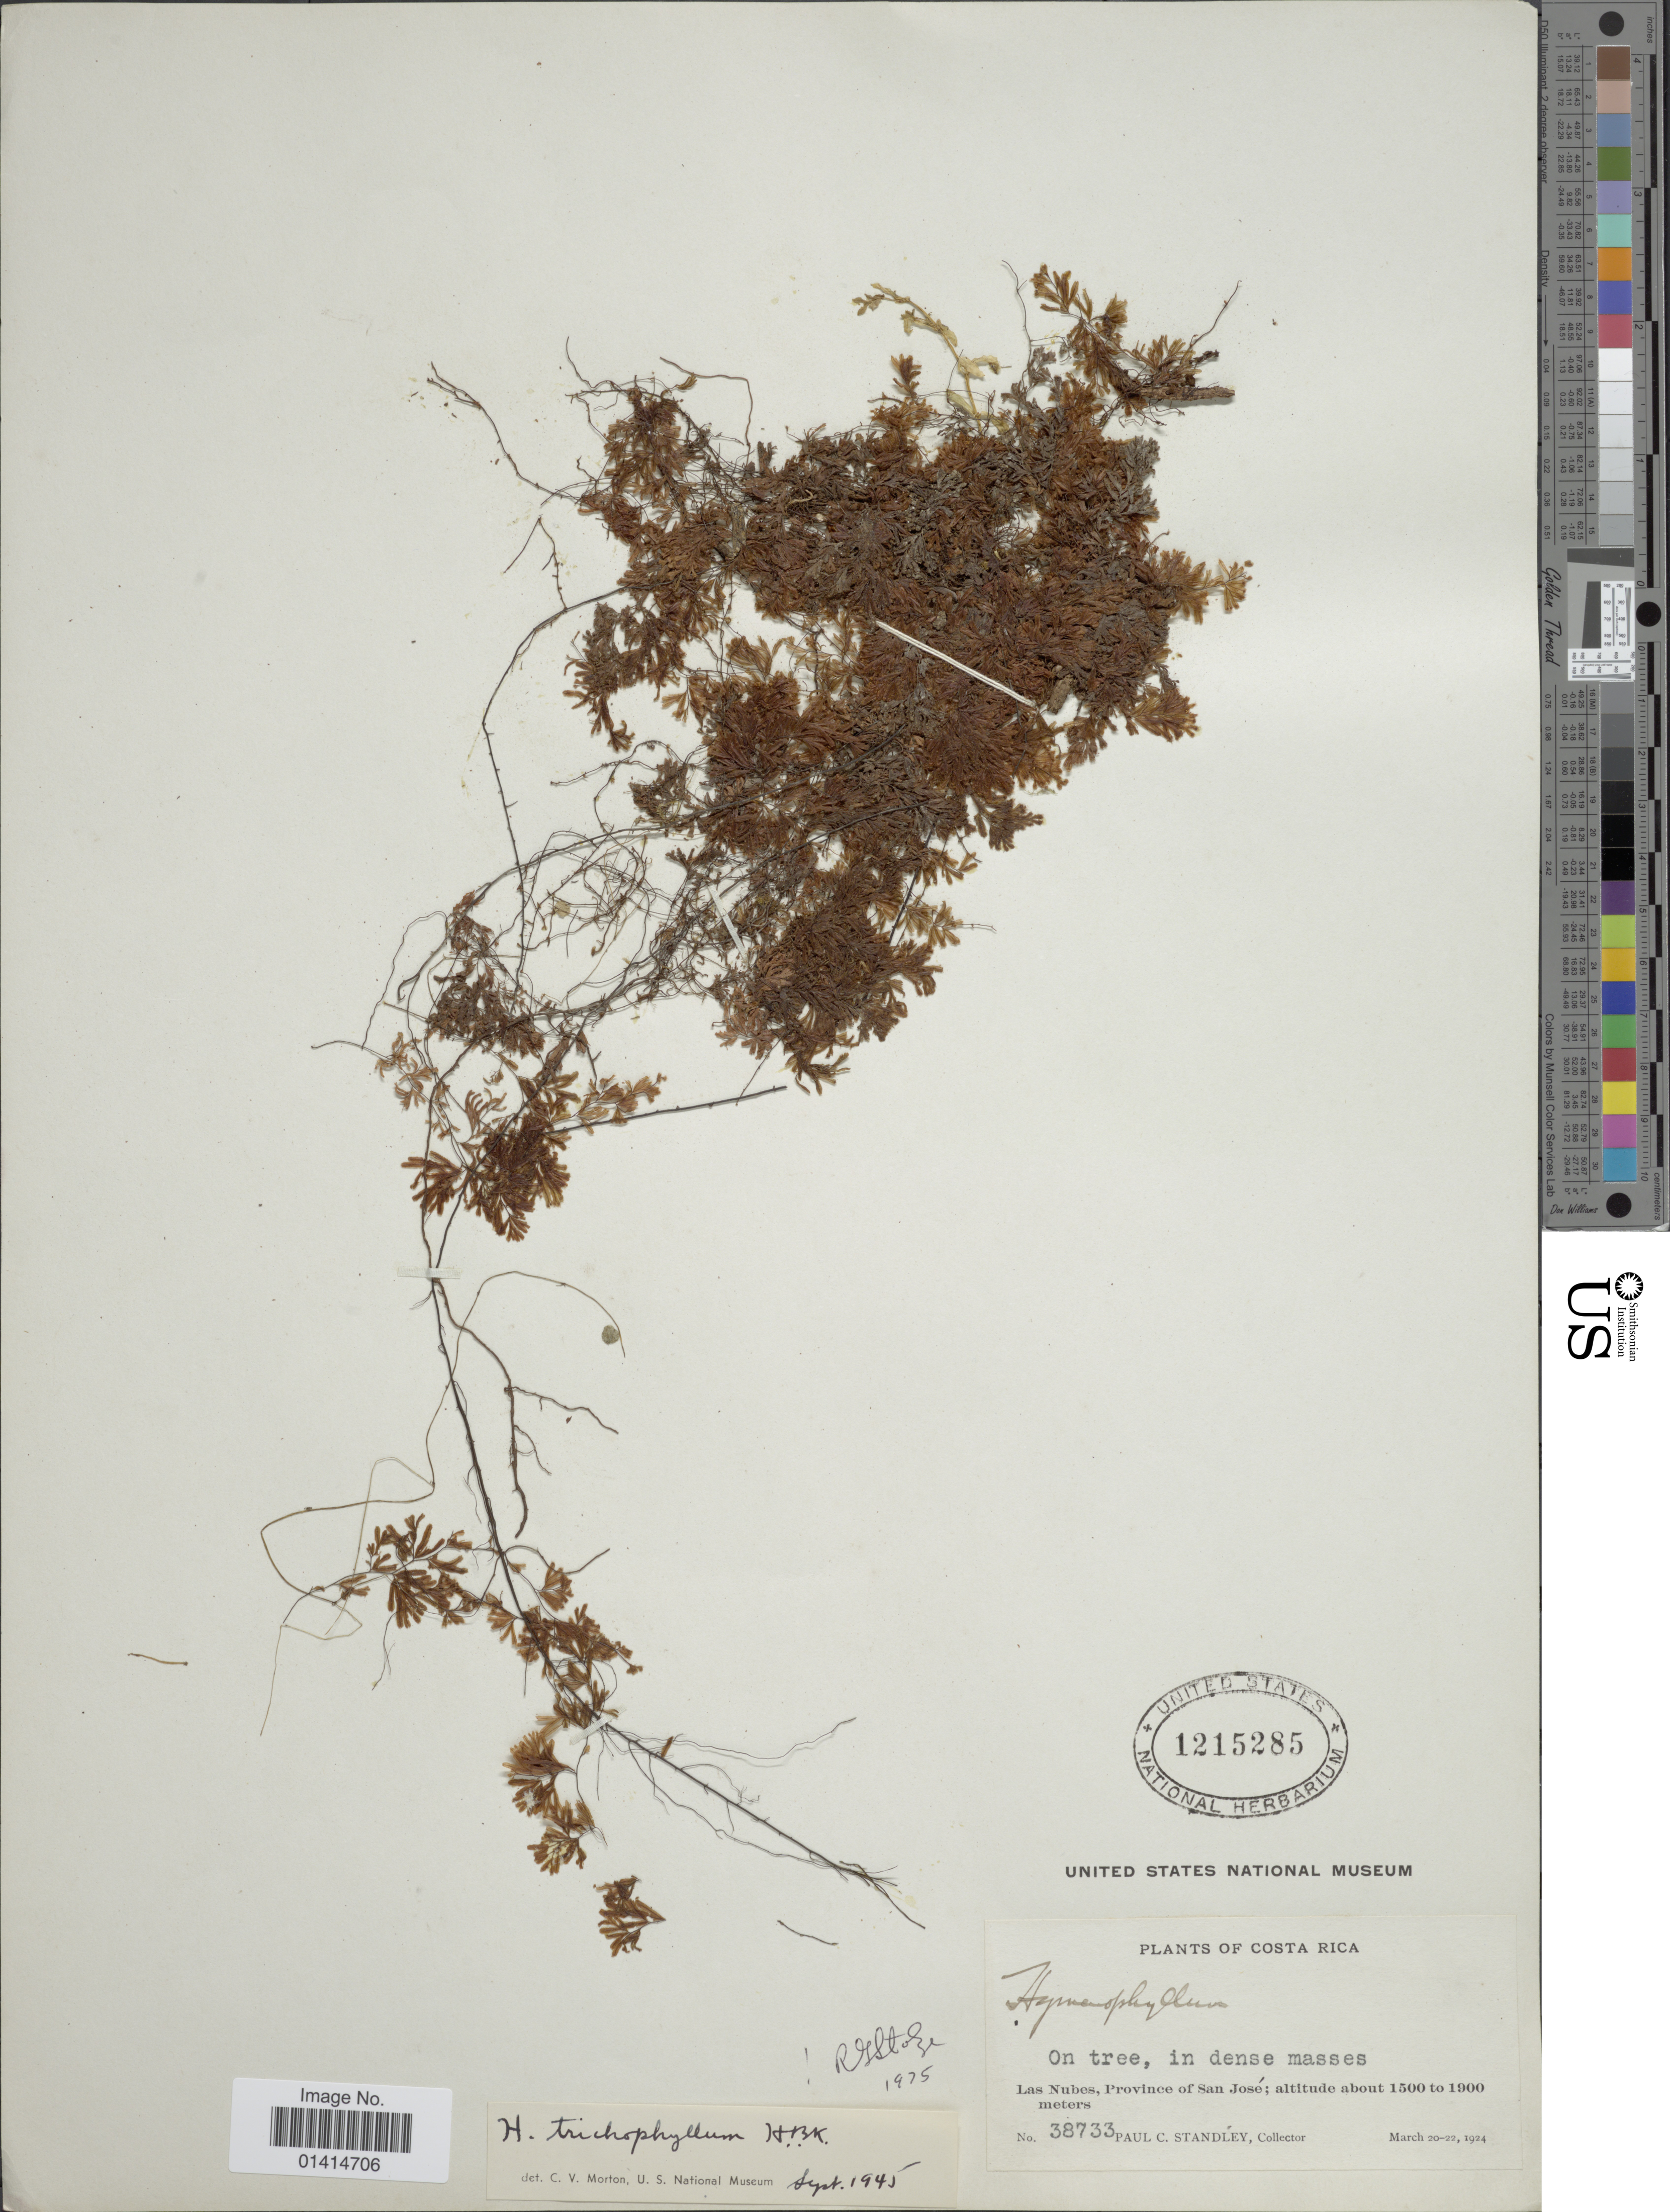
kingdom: Plantae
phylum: Tracheophyta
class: Polypodiopsida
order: Hymenophyllales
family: Hymenophyllaceae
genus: Hymenophyllum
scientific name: Hymenophyllum trichophyllum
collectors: P. C. Standley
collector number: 38733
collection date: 1924-03-20/1924-03-22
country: Costa Rica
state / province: San José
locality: Las Nubes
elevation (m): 1500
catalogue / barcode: US 1215285